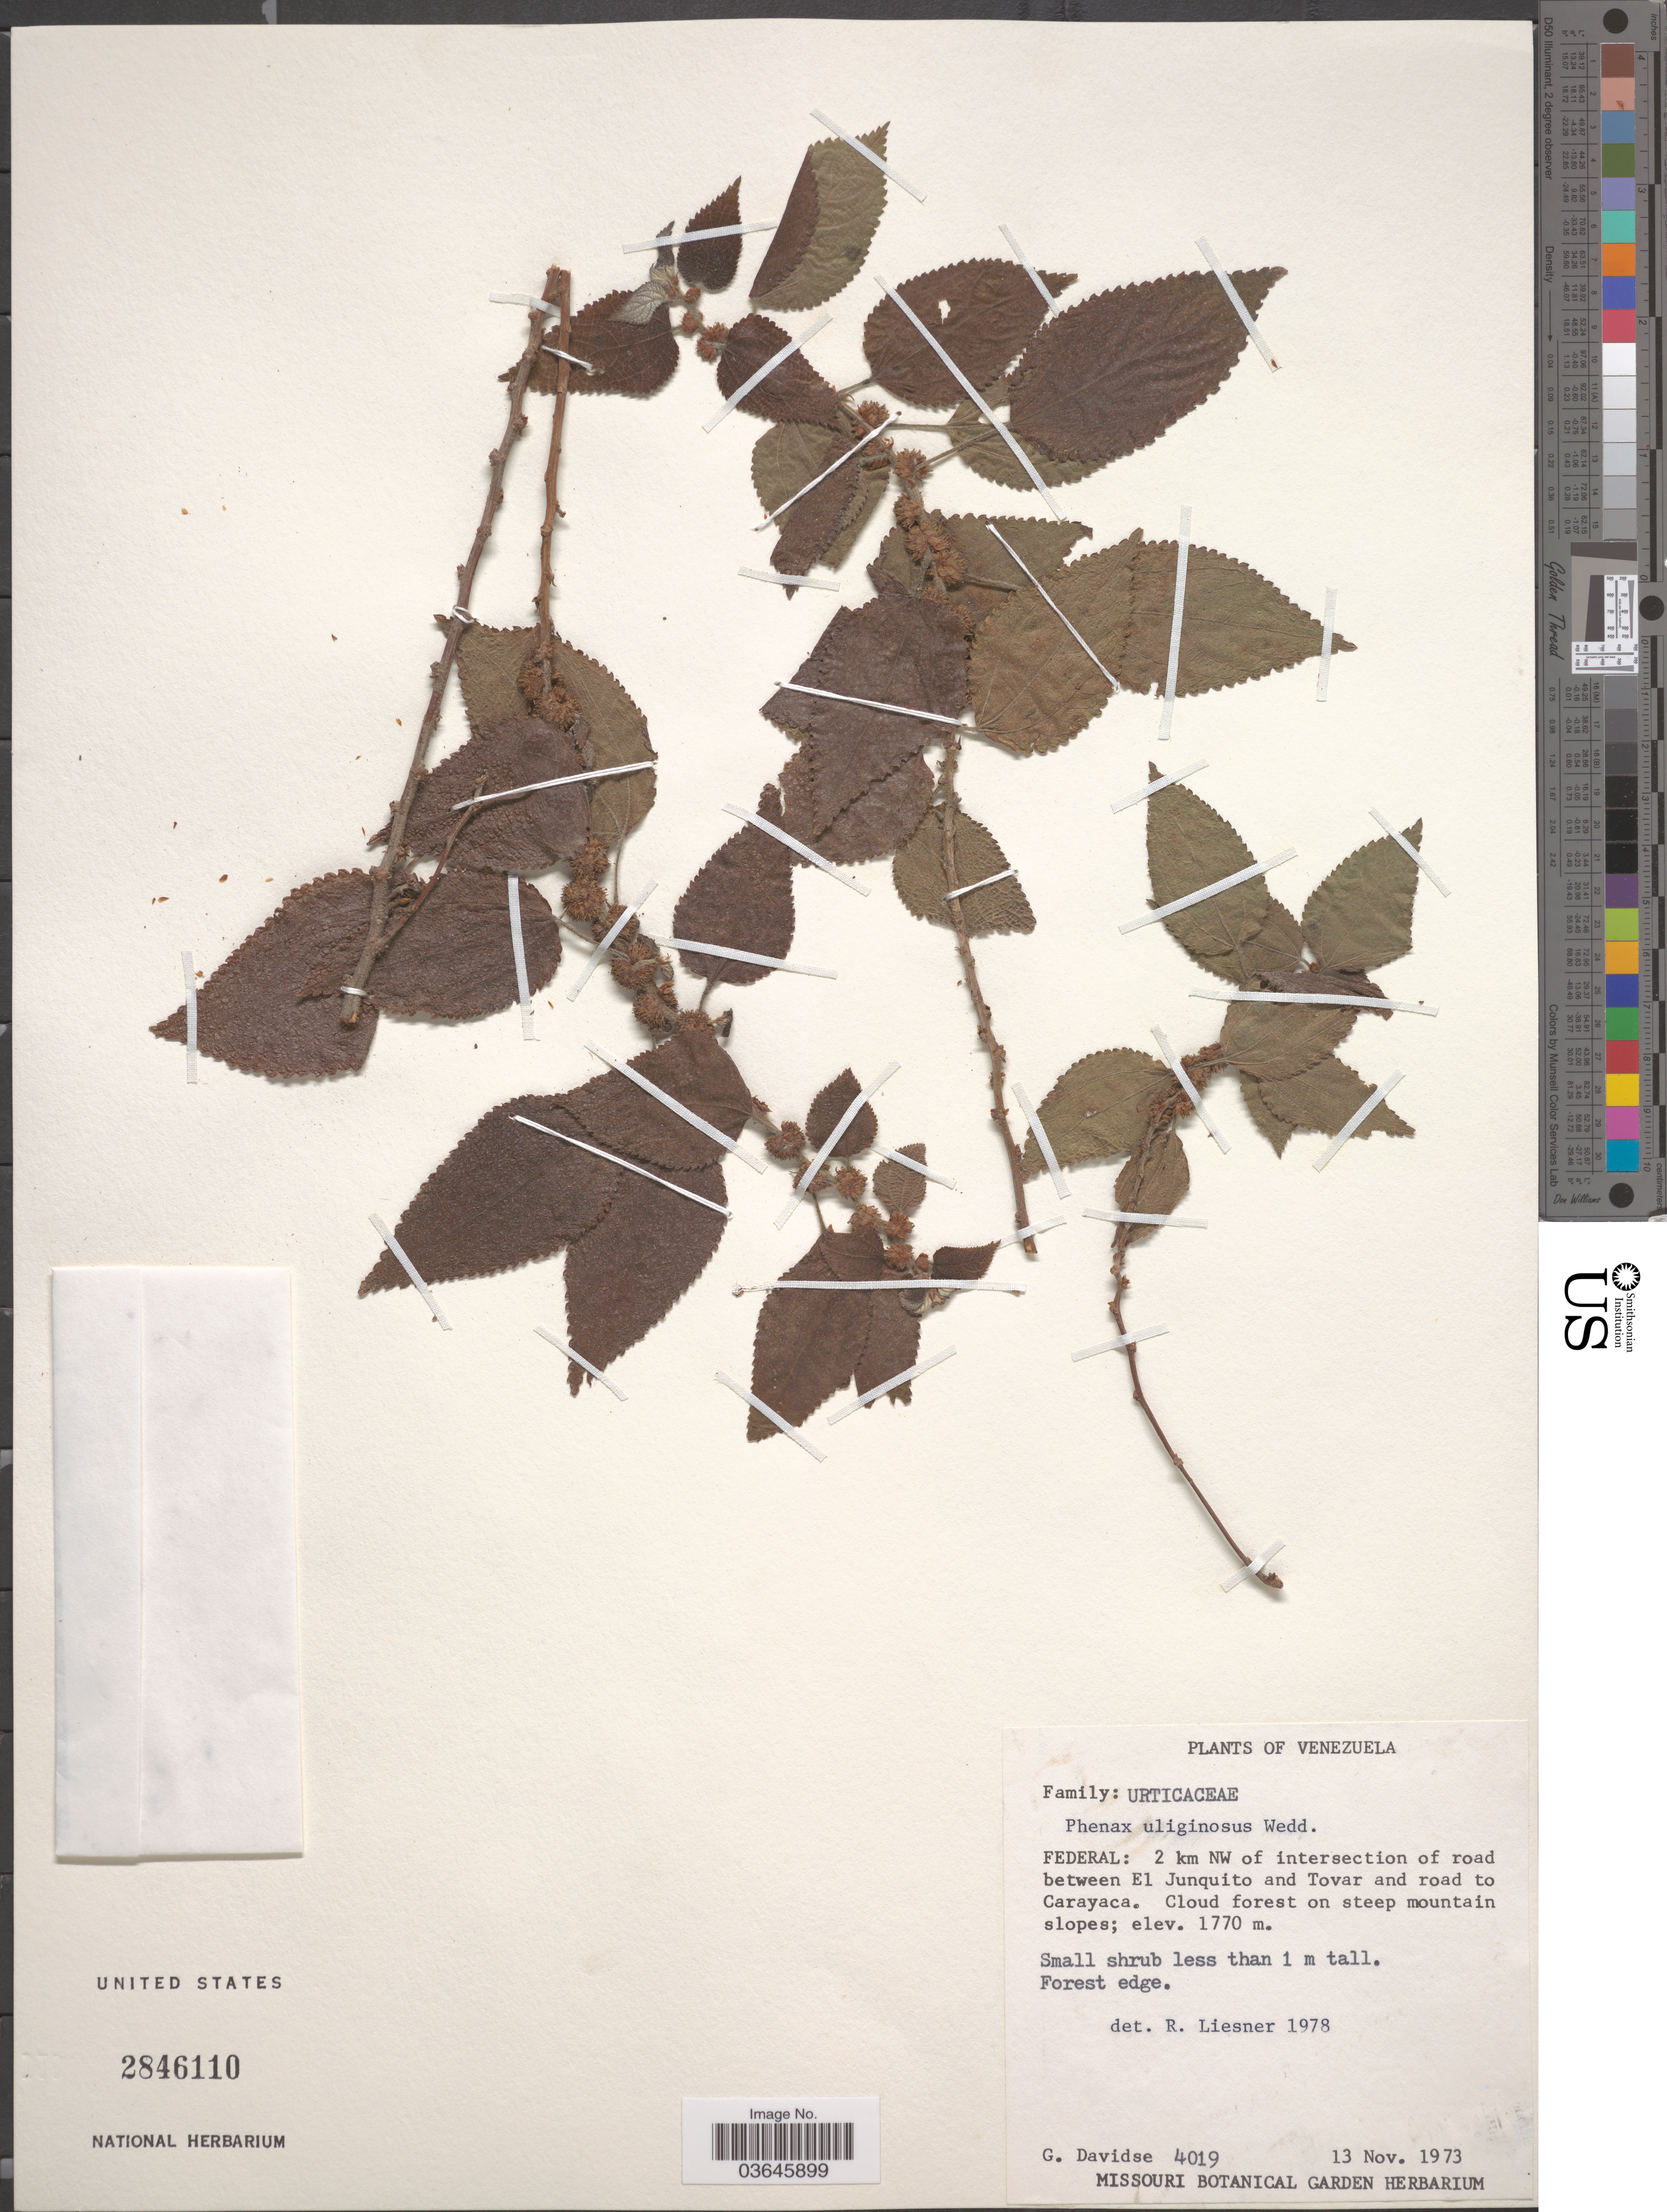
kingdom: Plantae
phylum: Tracheophyta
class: Magnoliopsida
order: Rosales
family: Urticaceae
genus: Phenax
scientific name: Phenax uliginosus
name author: Wedd.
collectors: G. Davidse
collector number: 4019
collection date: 1973-11-13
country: Venezuela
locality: Federal: 2 km NW of intersection of road between El Junquito and Tovar and road to Carayaca.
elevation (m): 1770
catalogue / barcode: US 2846110